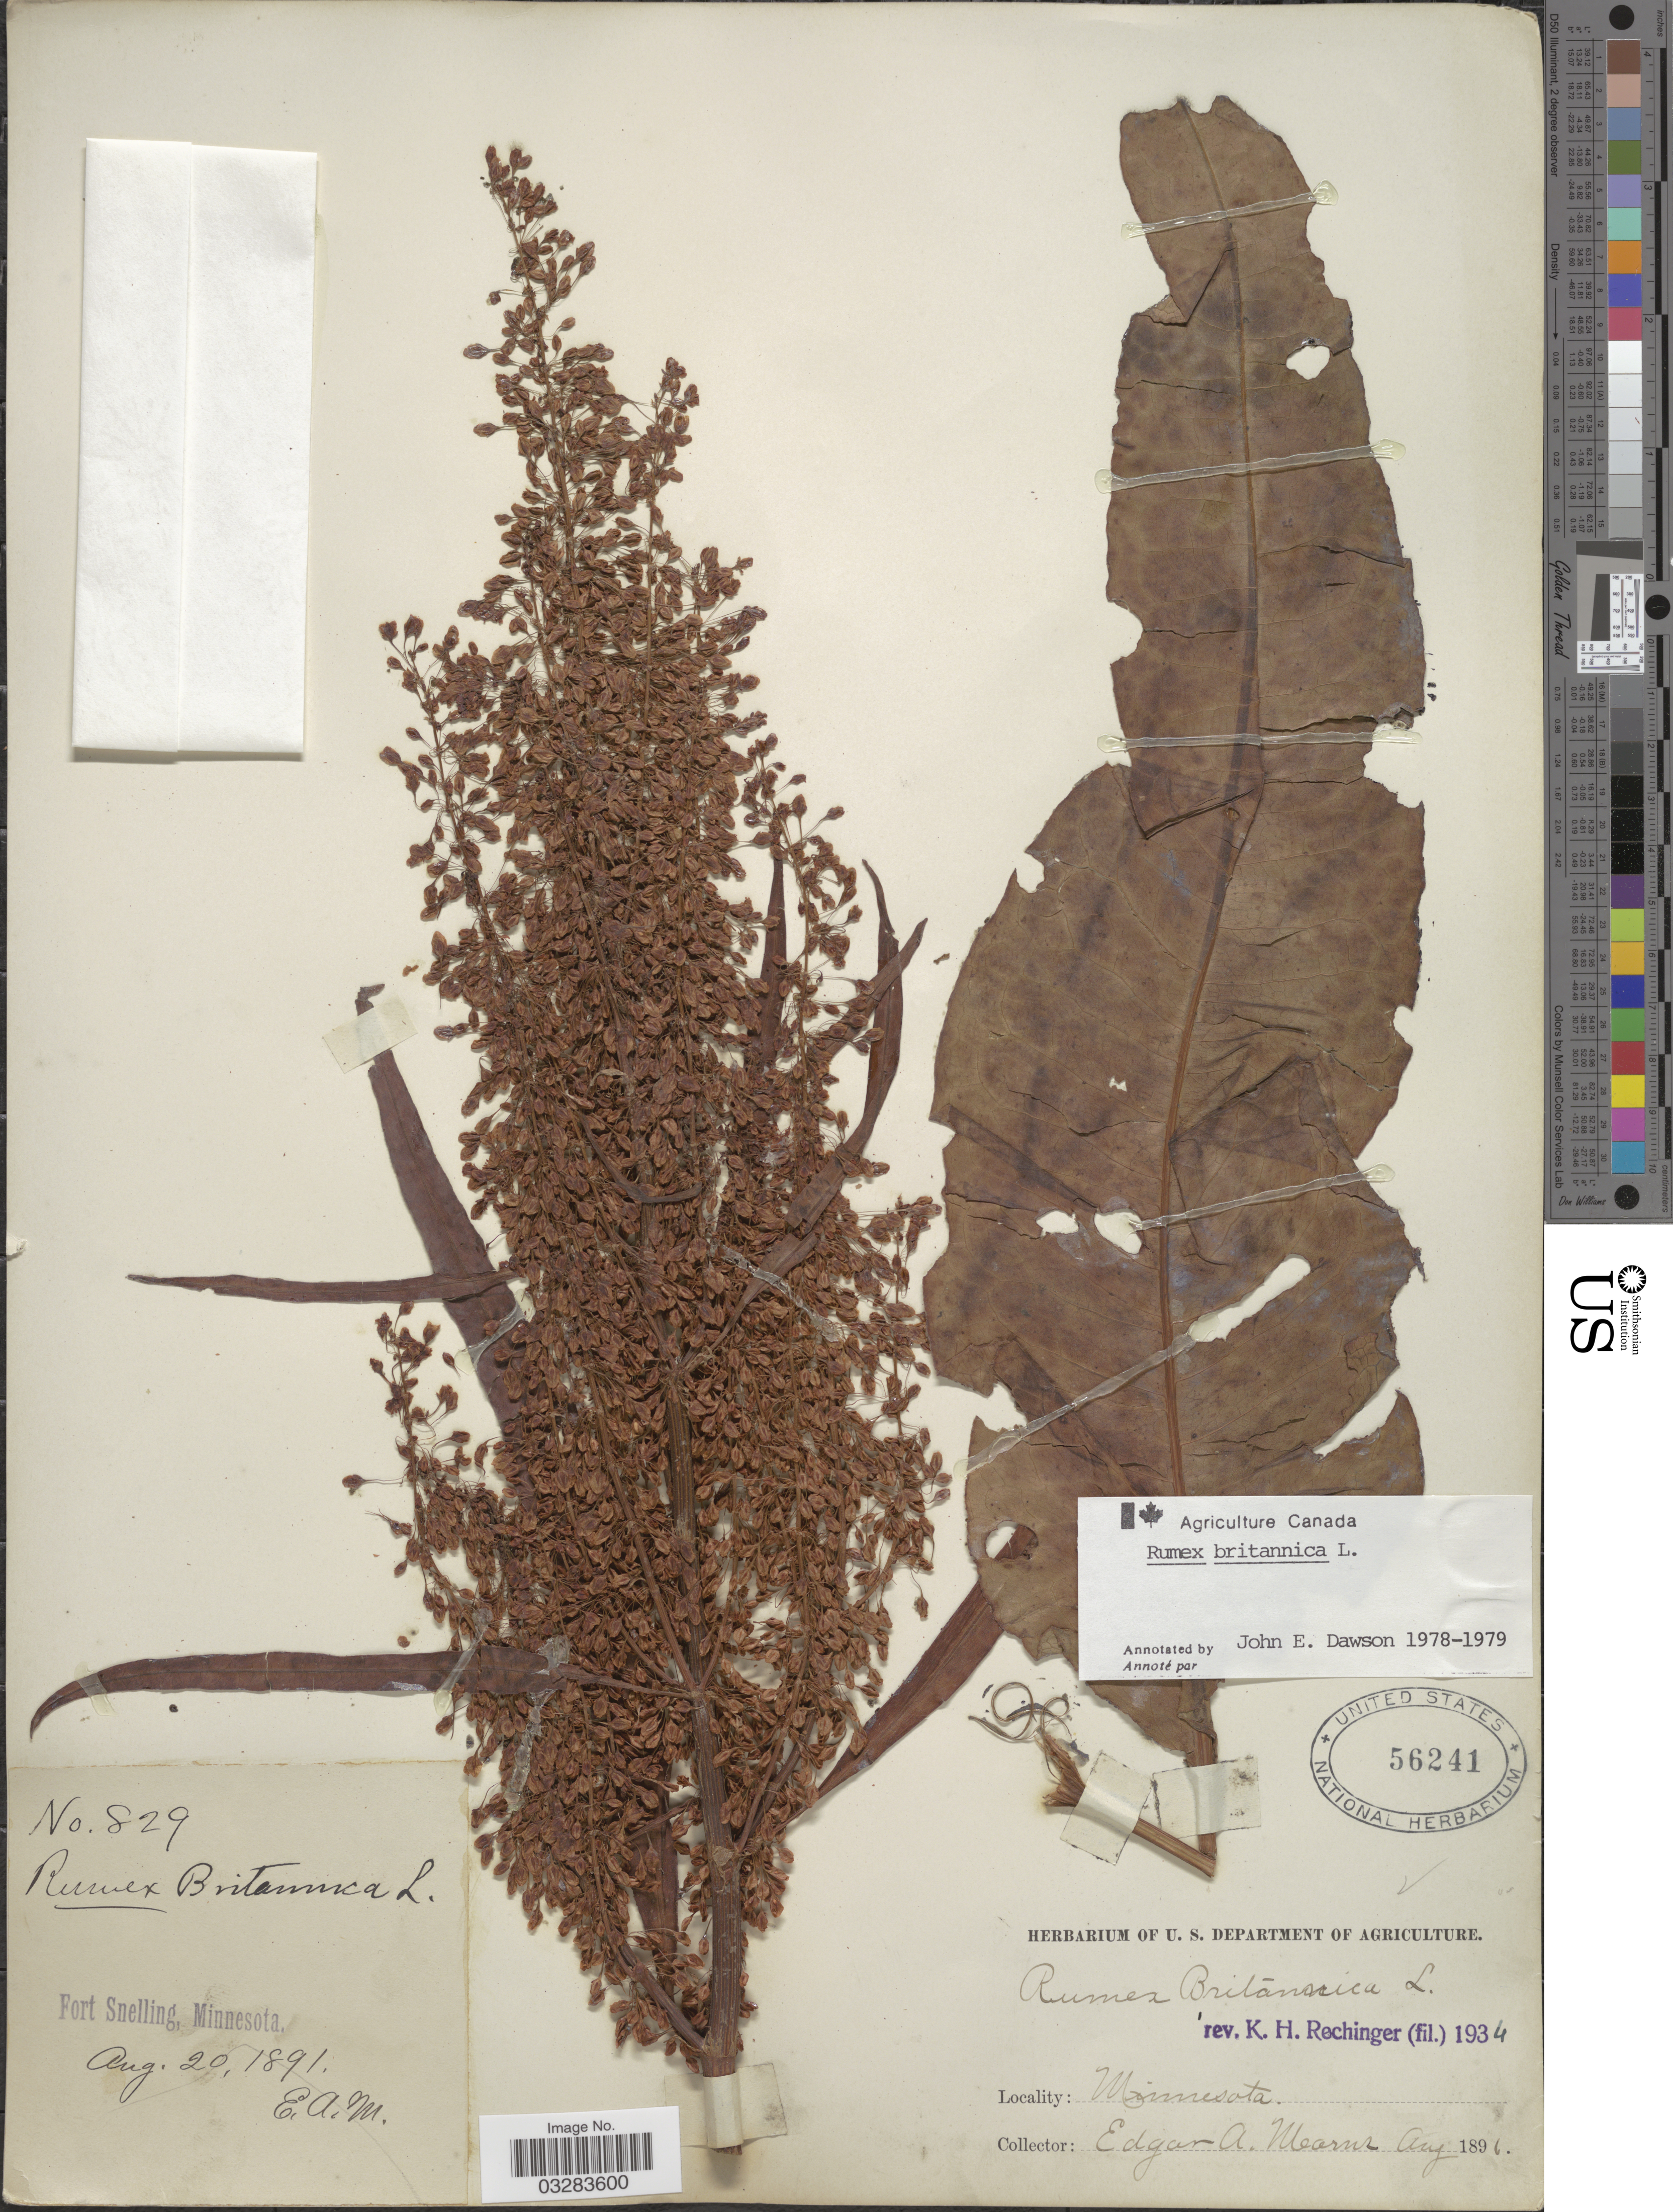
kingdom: Plantae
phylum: Tracheophyta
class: Magnoliopsida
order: Caryophyllales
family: Polygonaceae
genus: Rumex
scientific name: Rumex britannica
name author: L.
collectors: E. A. Mearns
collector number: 829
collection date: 1891-08-20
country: United States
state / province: Minnesota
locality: Fort Snelling.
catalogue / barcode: US 56241